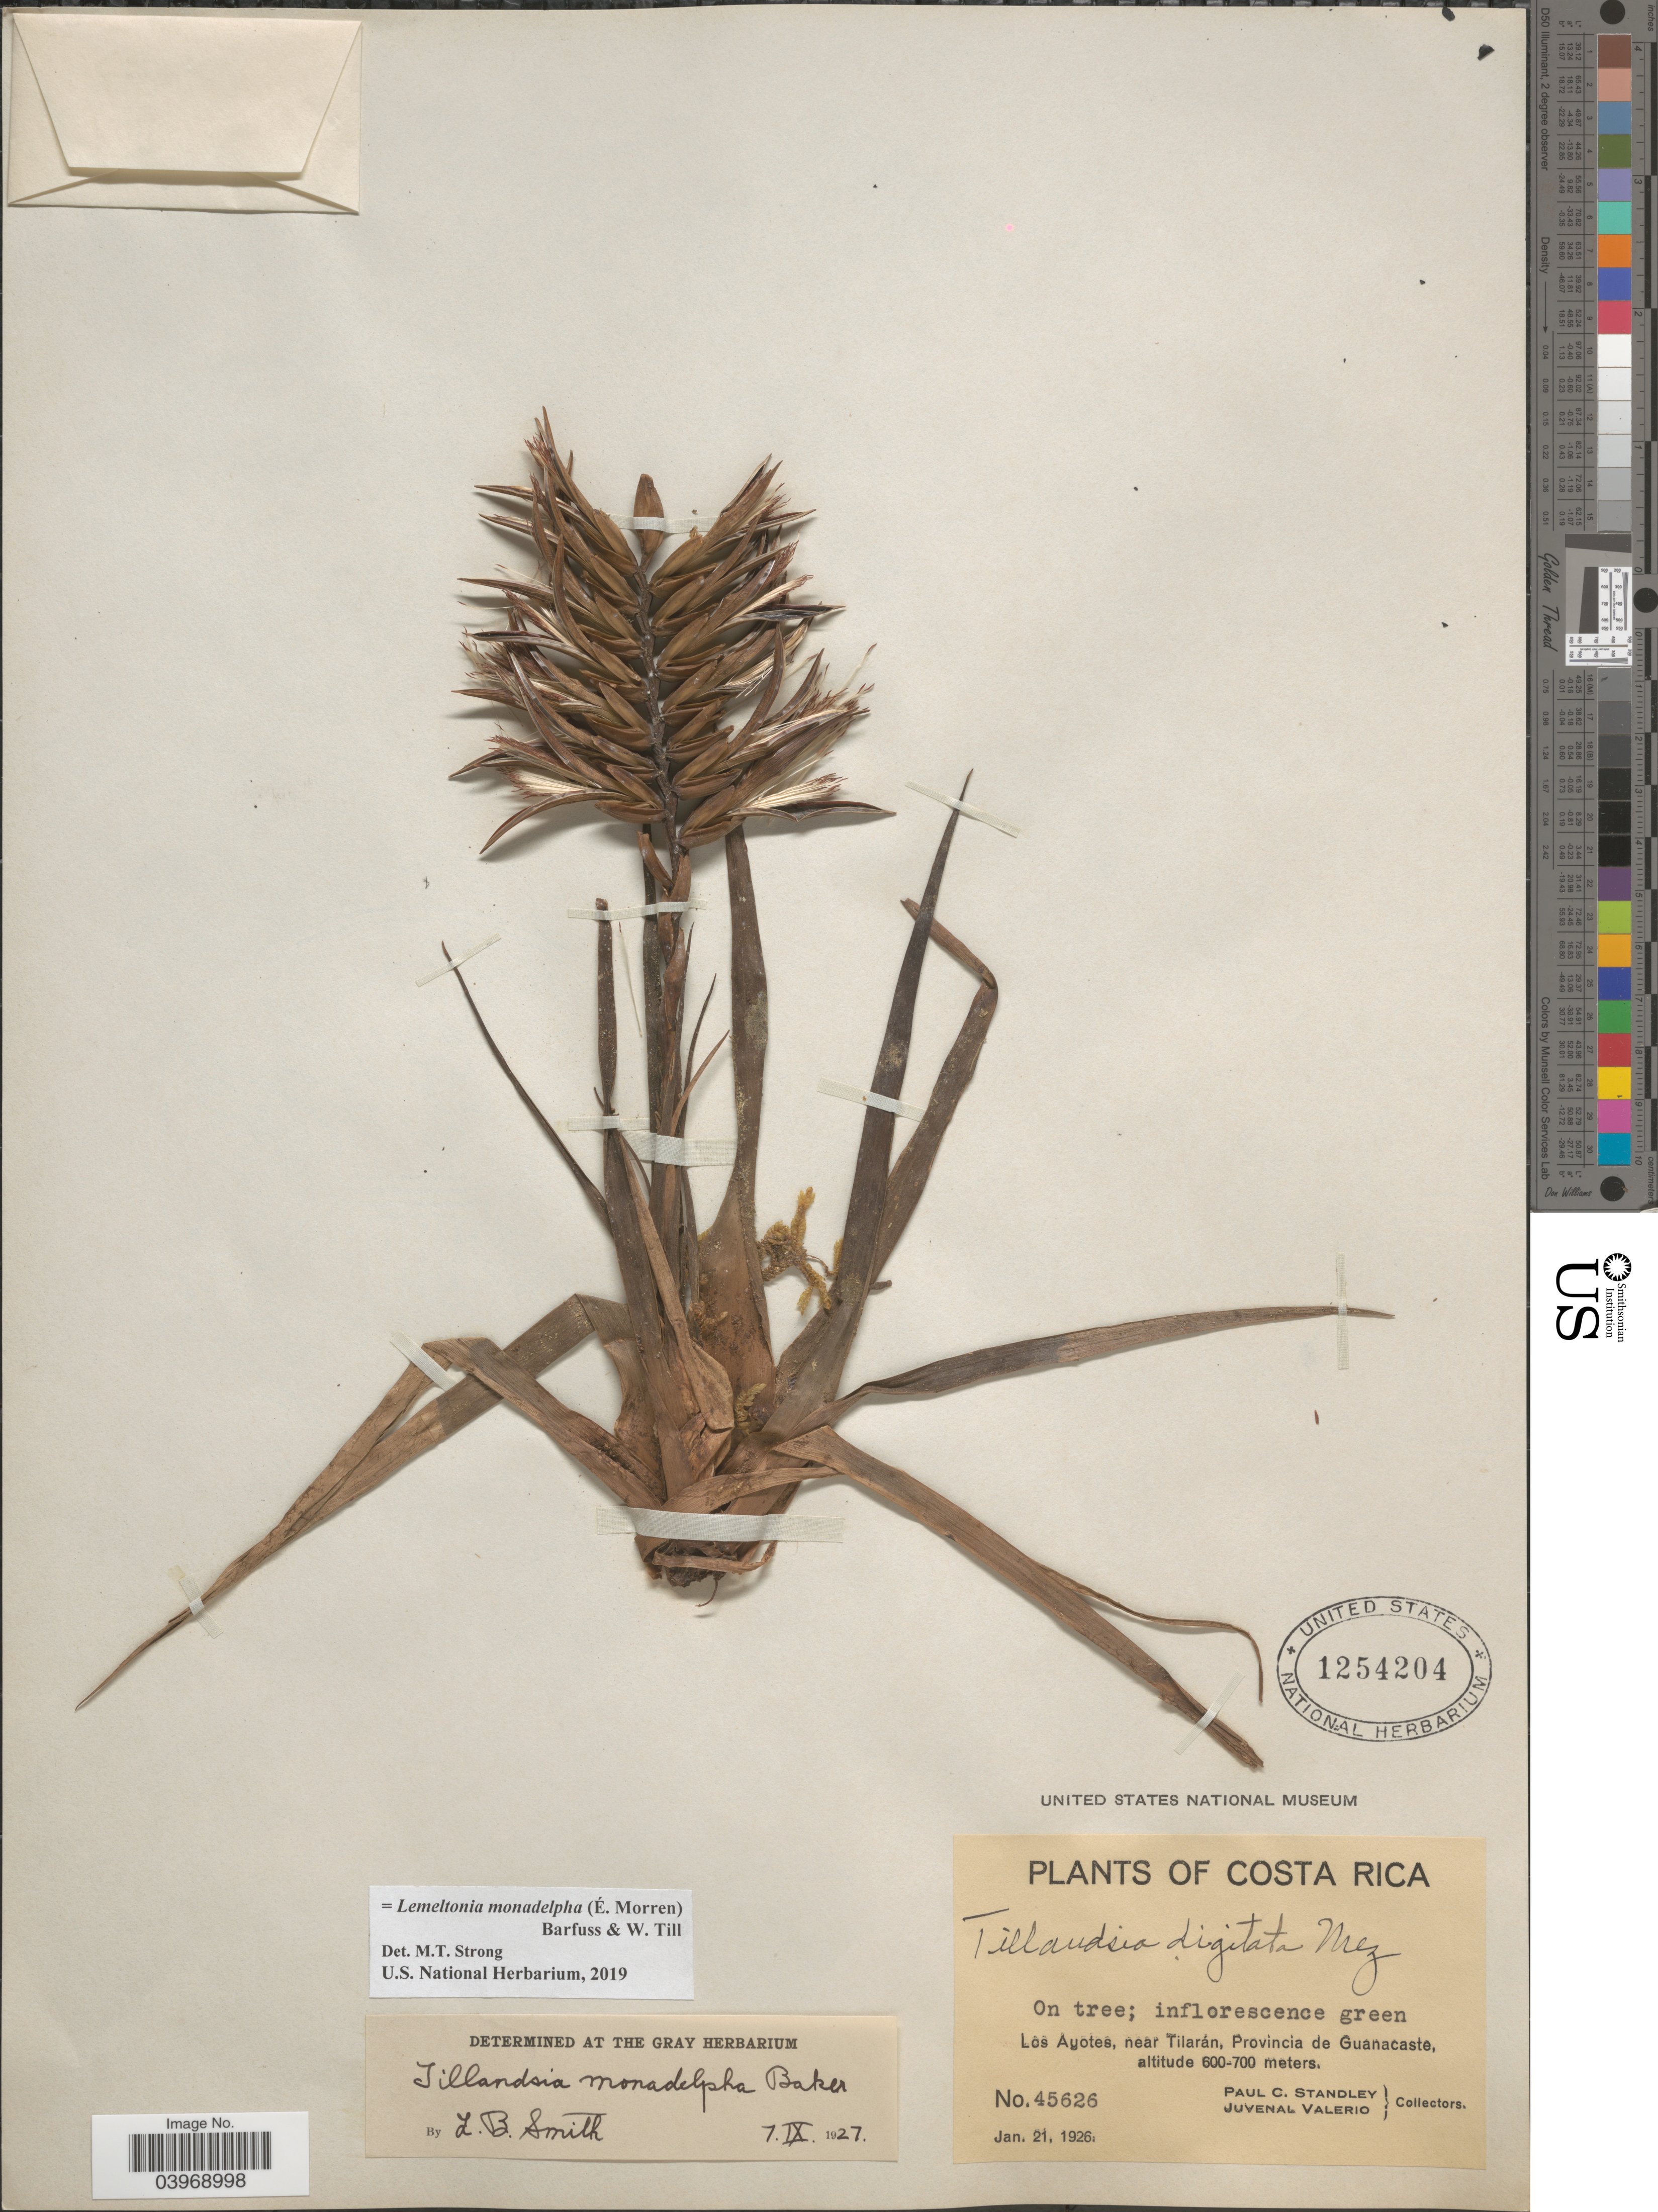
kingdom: Plantae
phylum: Tracheophyta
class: Liliopsida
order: Poales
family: Bromeliaceae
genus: Lemeltonia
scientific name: Lemeltonia monadelpha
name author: (É. Morren) Barfuss & W. Till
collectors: P. C. Standley & J. Valerio R.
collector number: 45626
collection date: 1926-01-21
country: Costa Rica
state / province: Guanacaste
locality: Los Ayotes, near Tilarán.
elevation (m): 600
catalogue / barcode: US 1254204